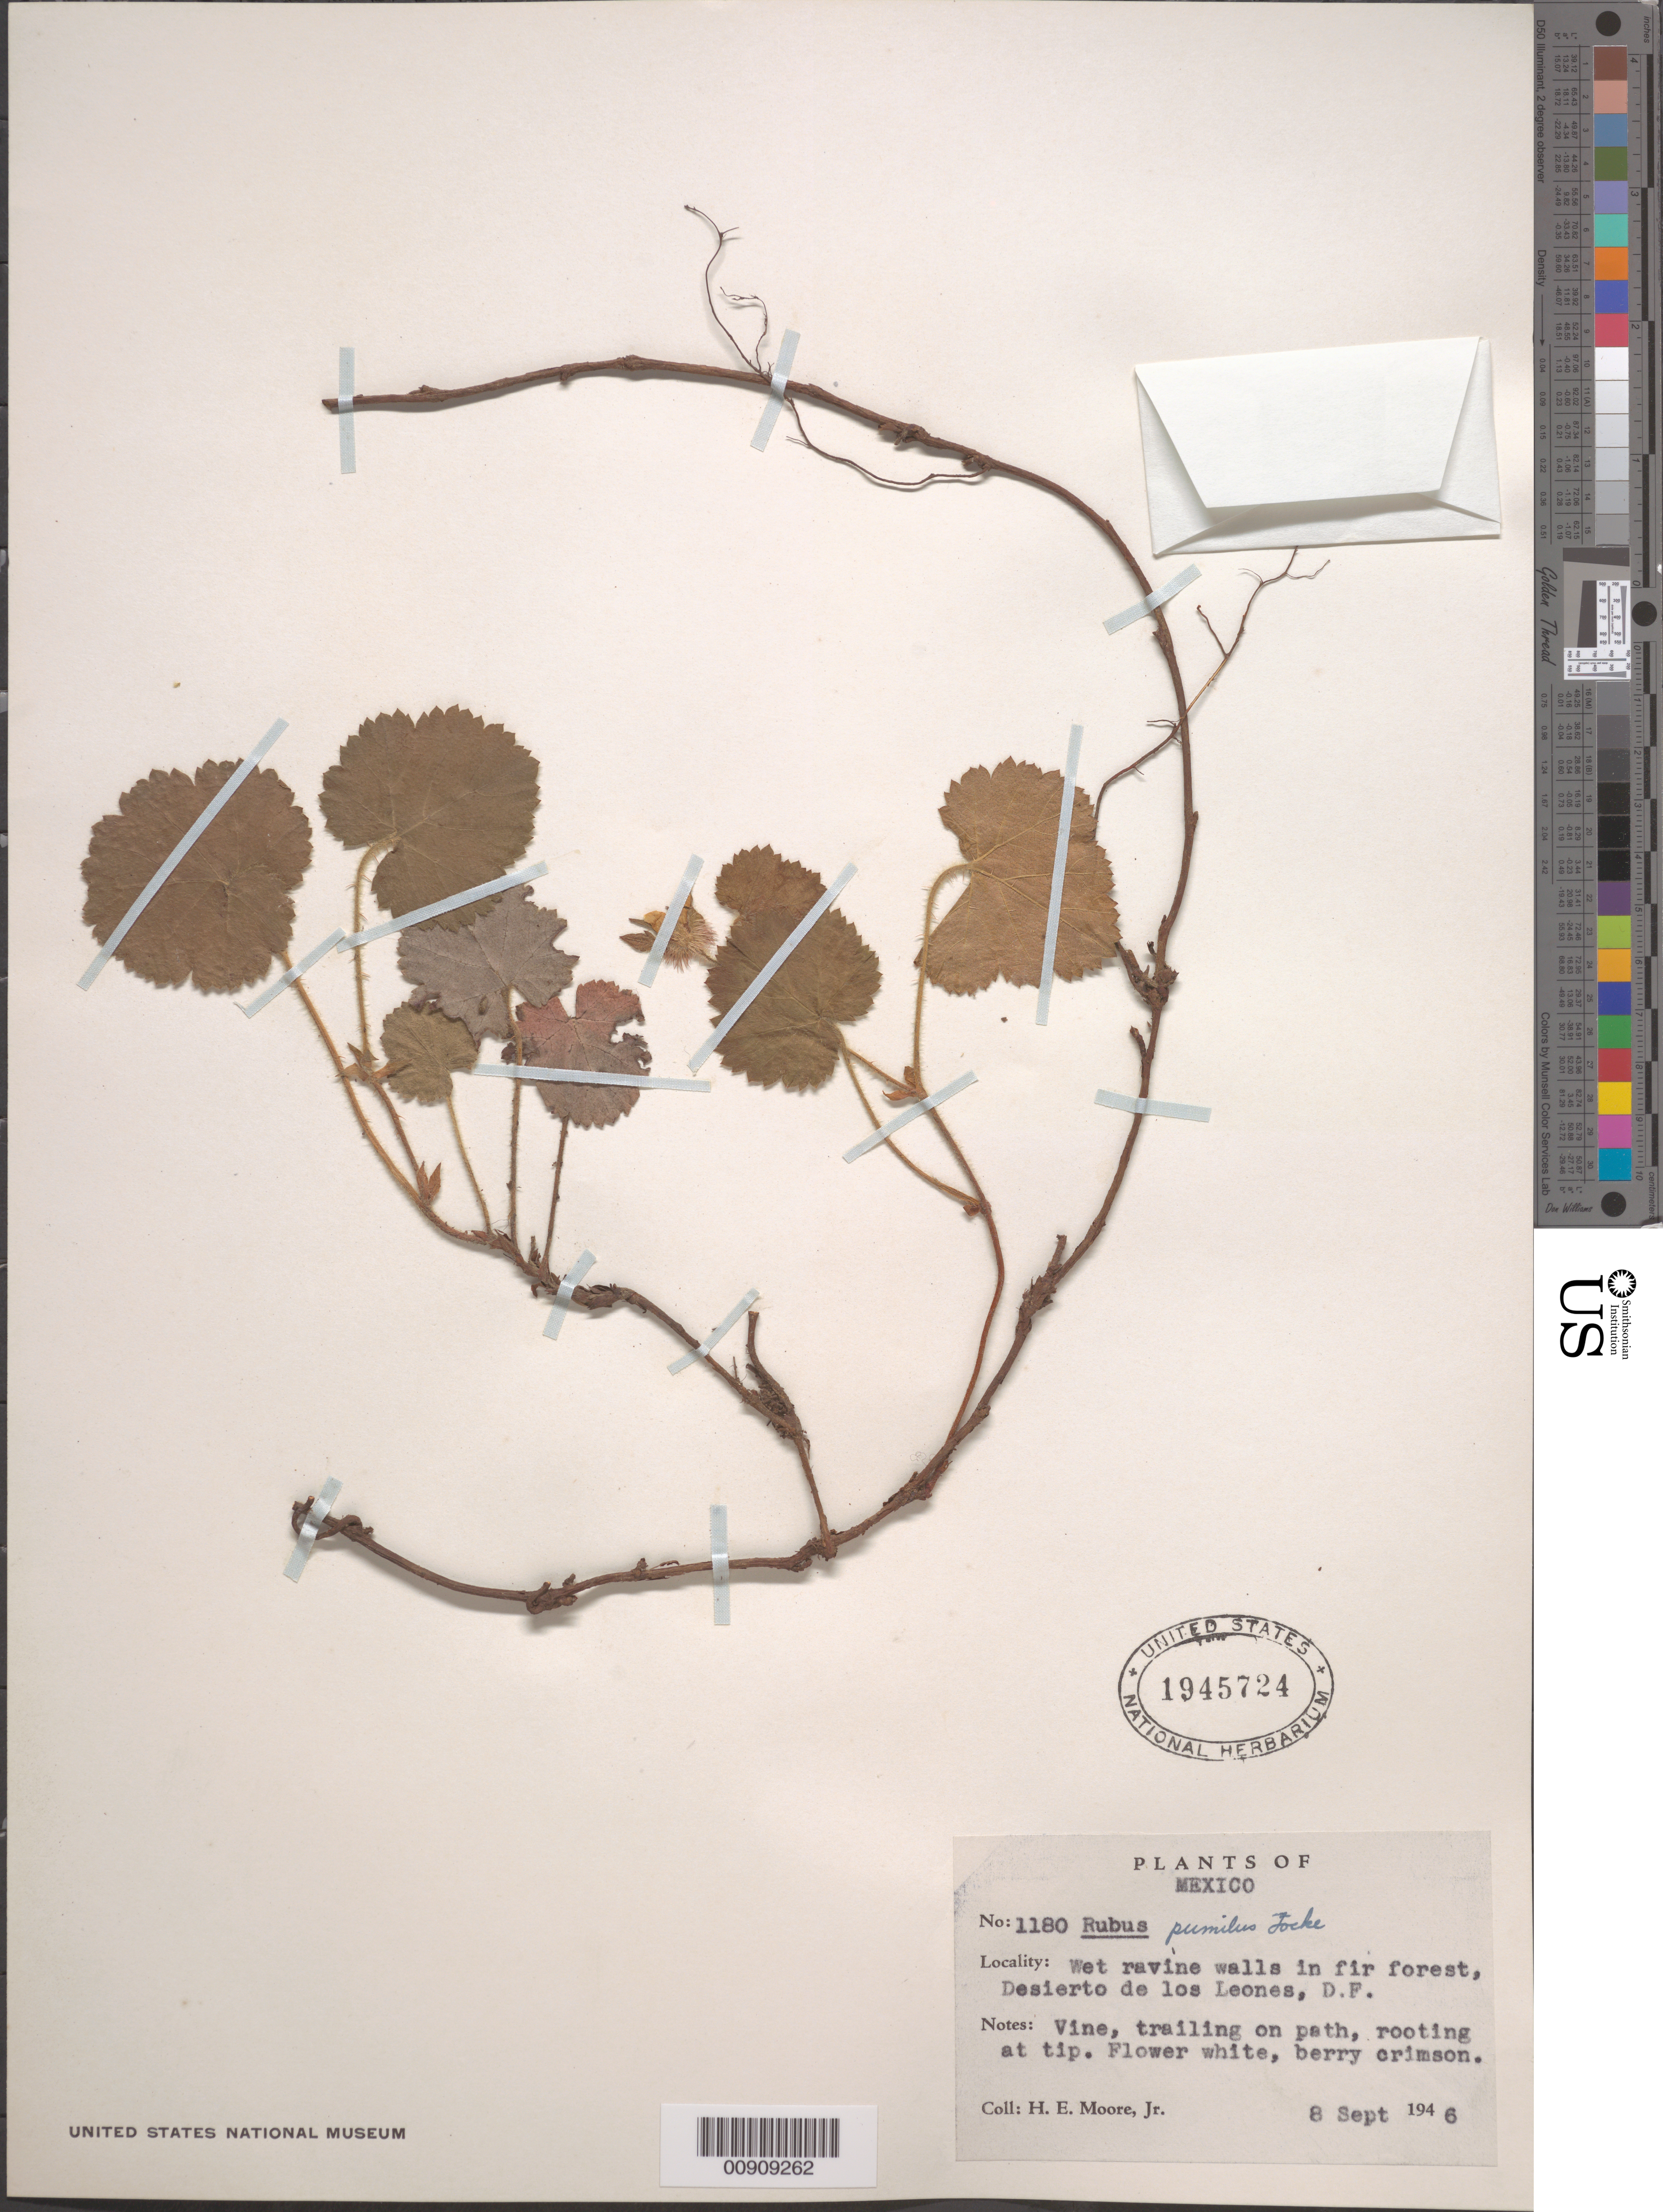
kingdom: Plantae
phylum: Tracheophyta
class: Magnoliopsida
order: Rosales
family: Rosaceae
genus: Rubus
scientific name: Rubus pumilus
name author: Focke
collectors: H. E. Moore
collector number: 1180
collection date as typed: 08 Sep 1946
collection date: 1946-09-08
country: Mexico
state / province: Distrito Federal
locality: Desierto de los Leones, D.F.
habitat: Trailing on path. Wet ravine walls in fir forest.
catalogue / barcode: US 1945724